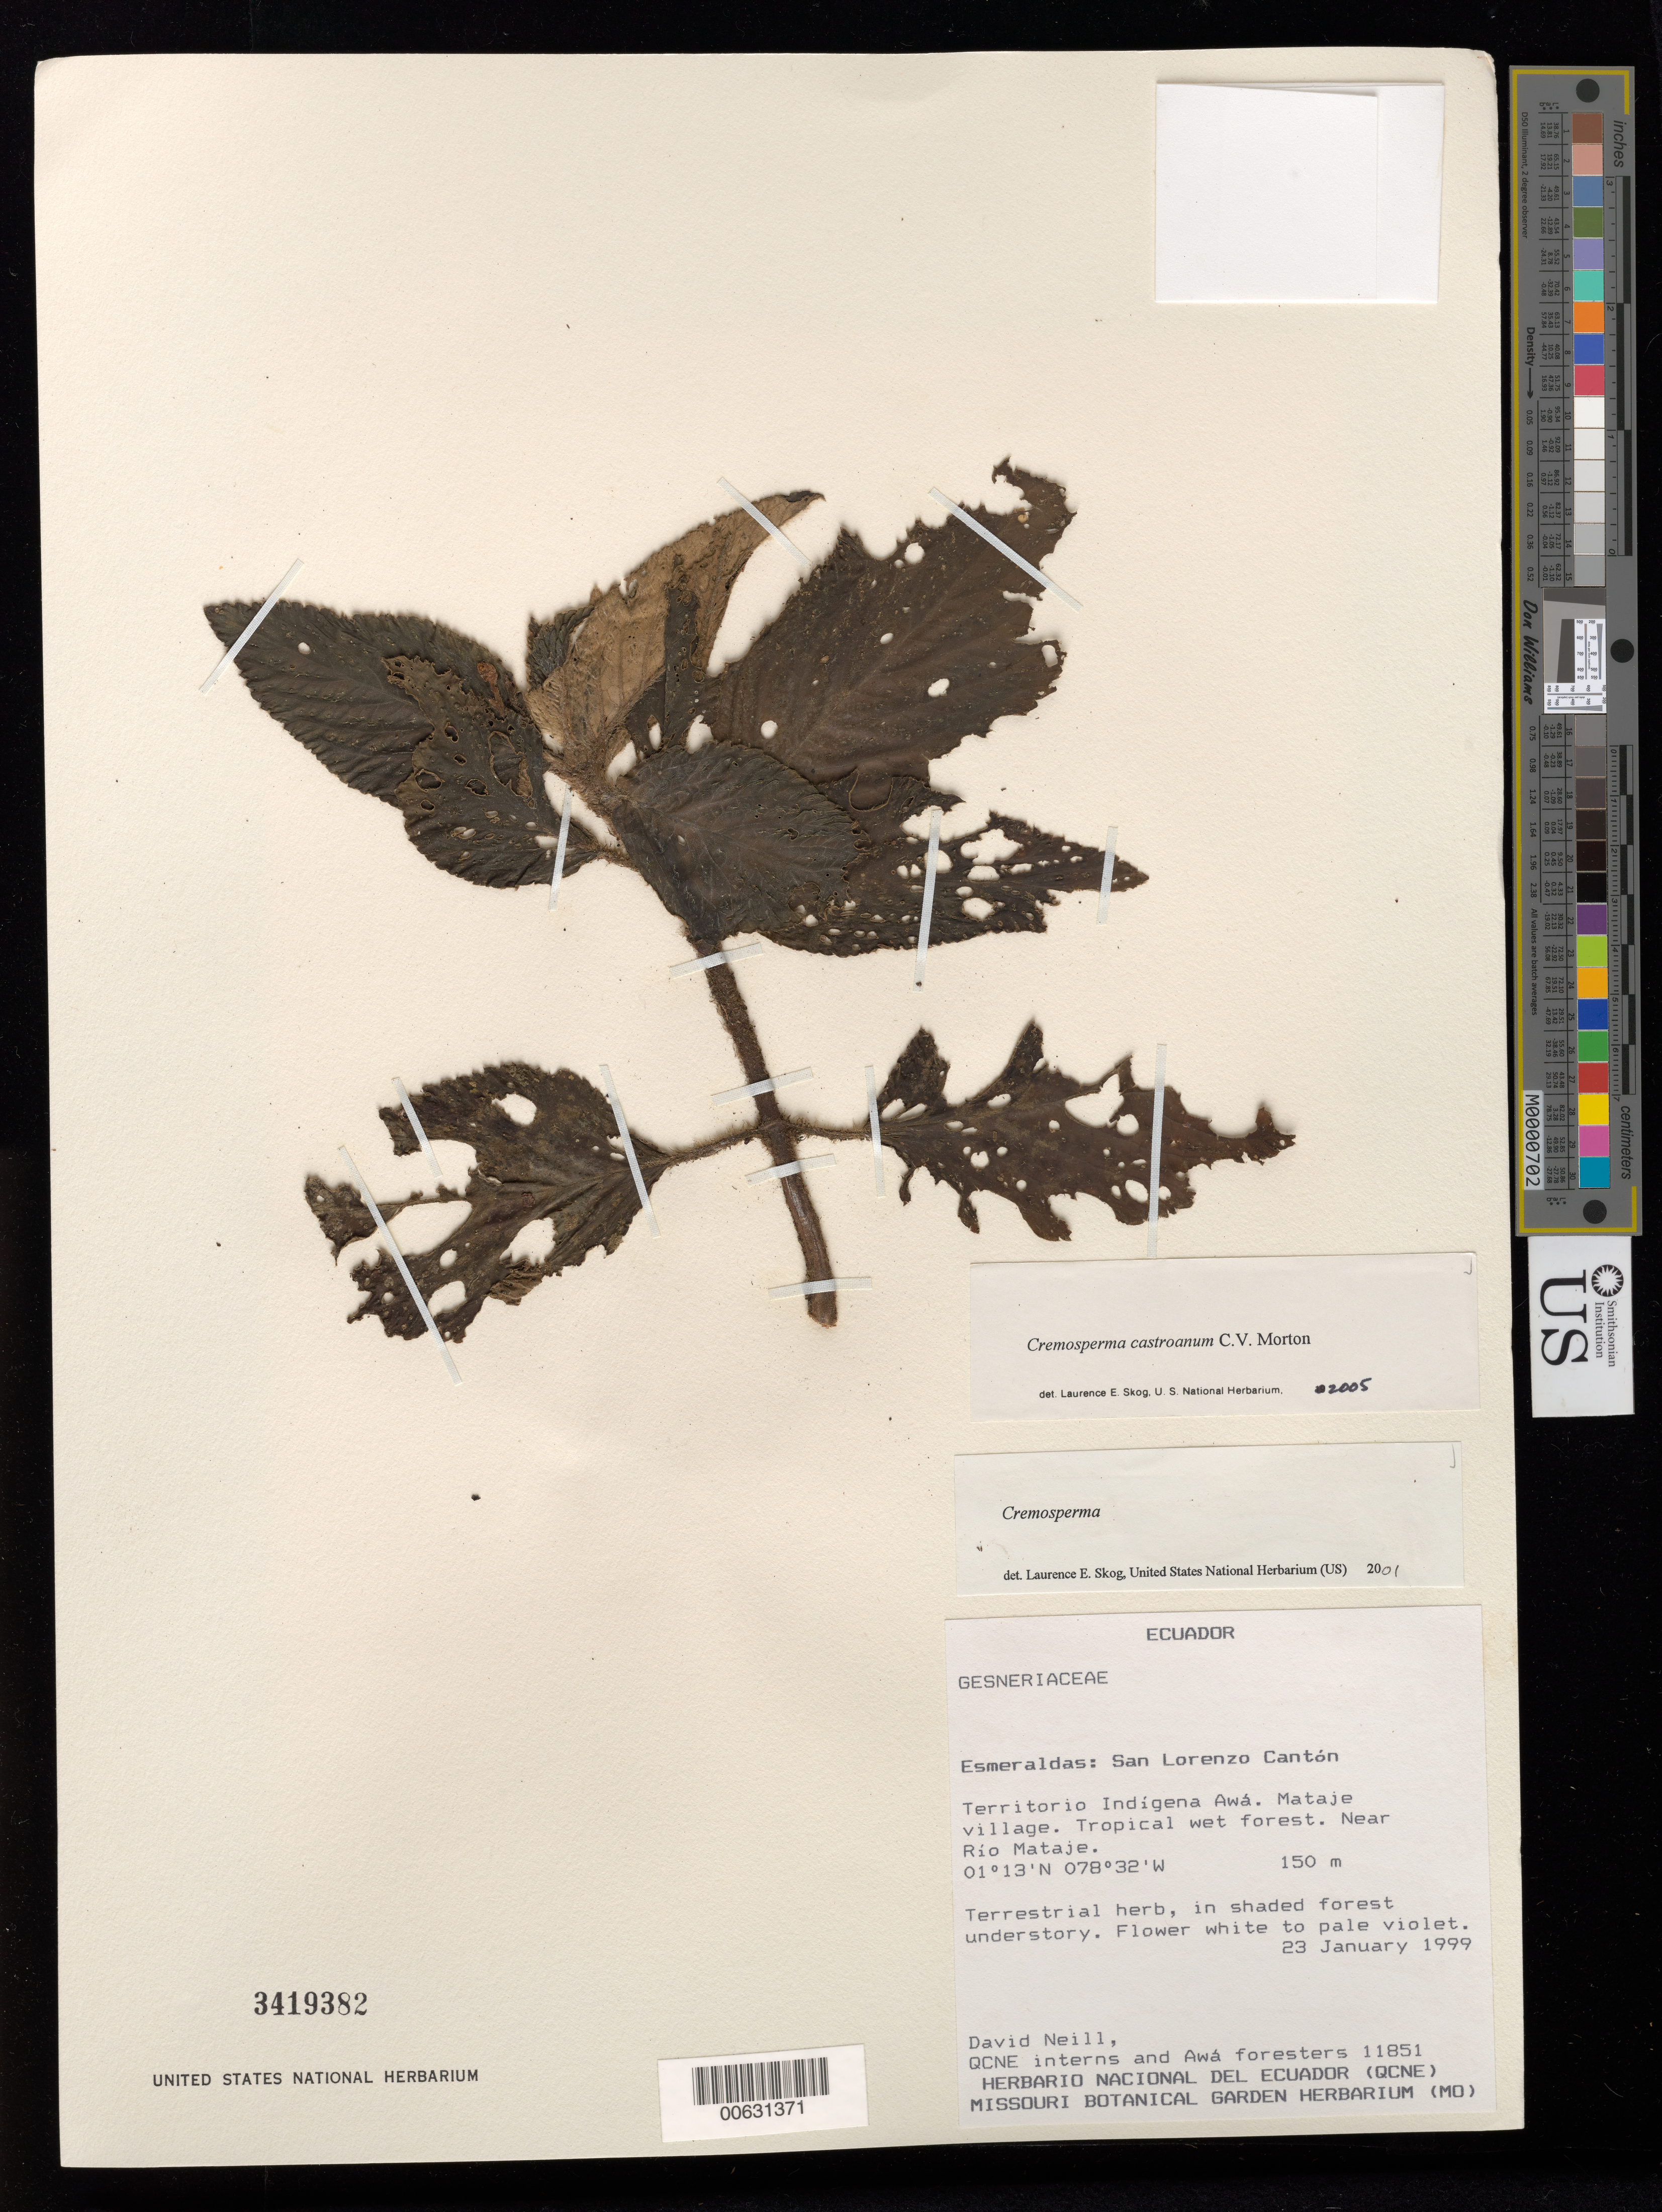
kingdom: Plantae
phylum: Tracheophyta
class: Magnoliopsida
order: Lamiales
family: Gesneriaceae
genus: Cremosperma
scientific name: Cremosperma castroanum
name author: C.V. Morton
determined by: Skog, Laurence E.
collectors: D. A. Neill & QCNE interns & Awa Foresters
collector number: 11851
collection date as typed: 23 Jan 1999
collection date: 1999-01-23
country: Ecuador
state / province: Esmeraldas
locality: Territorio Indígena Awá, Mataje village, near Río Mataje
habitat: Tropical wet forest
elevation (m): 150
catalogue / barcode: US 3419382